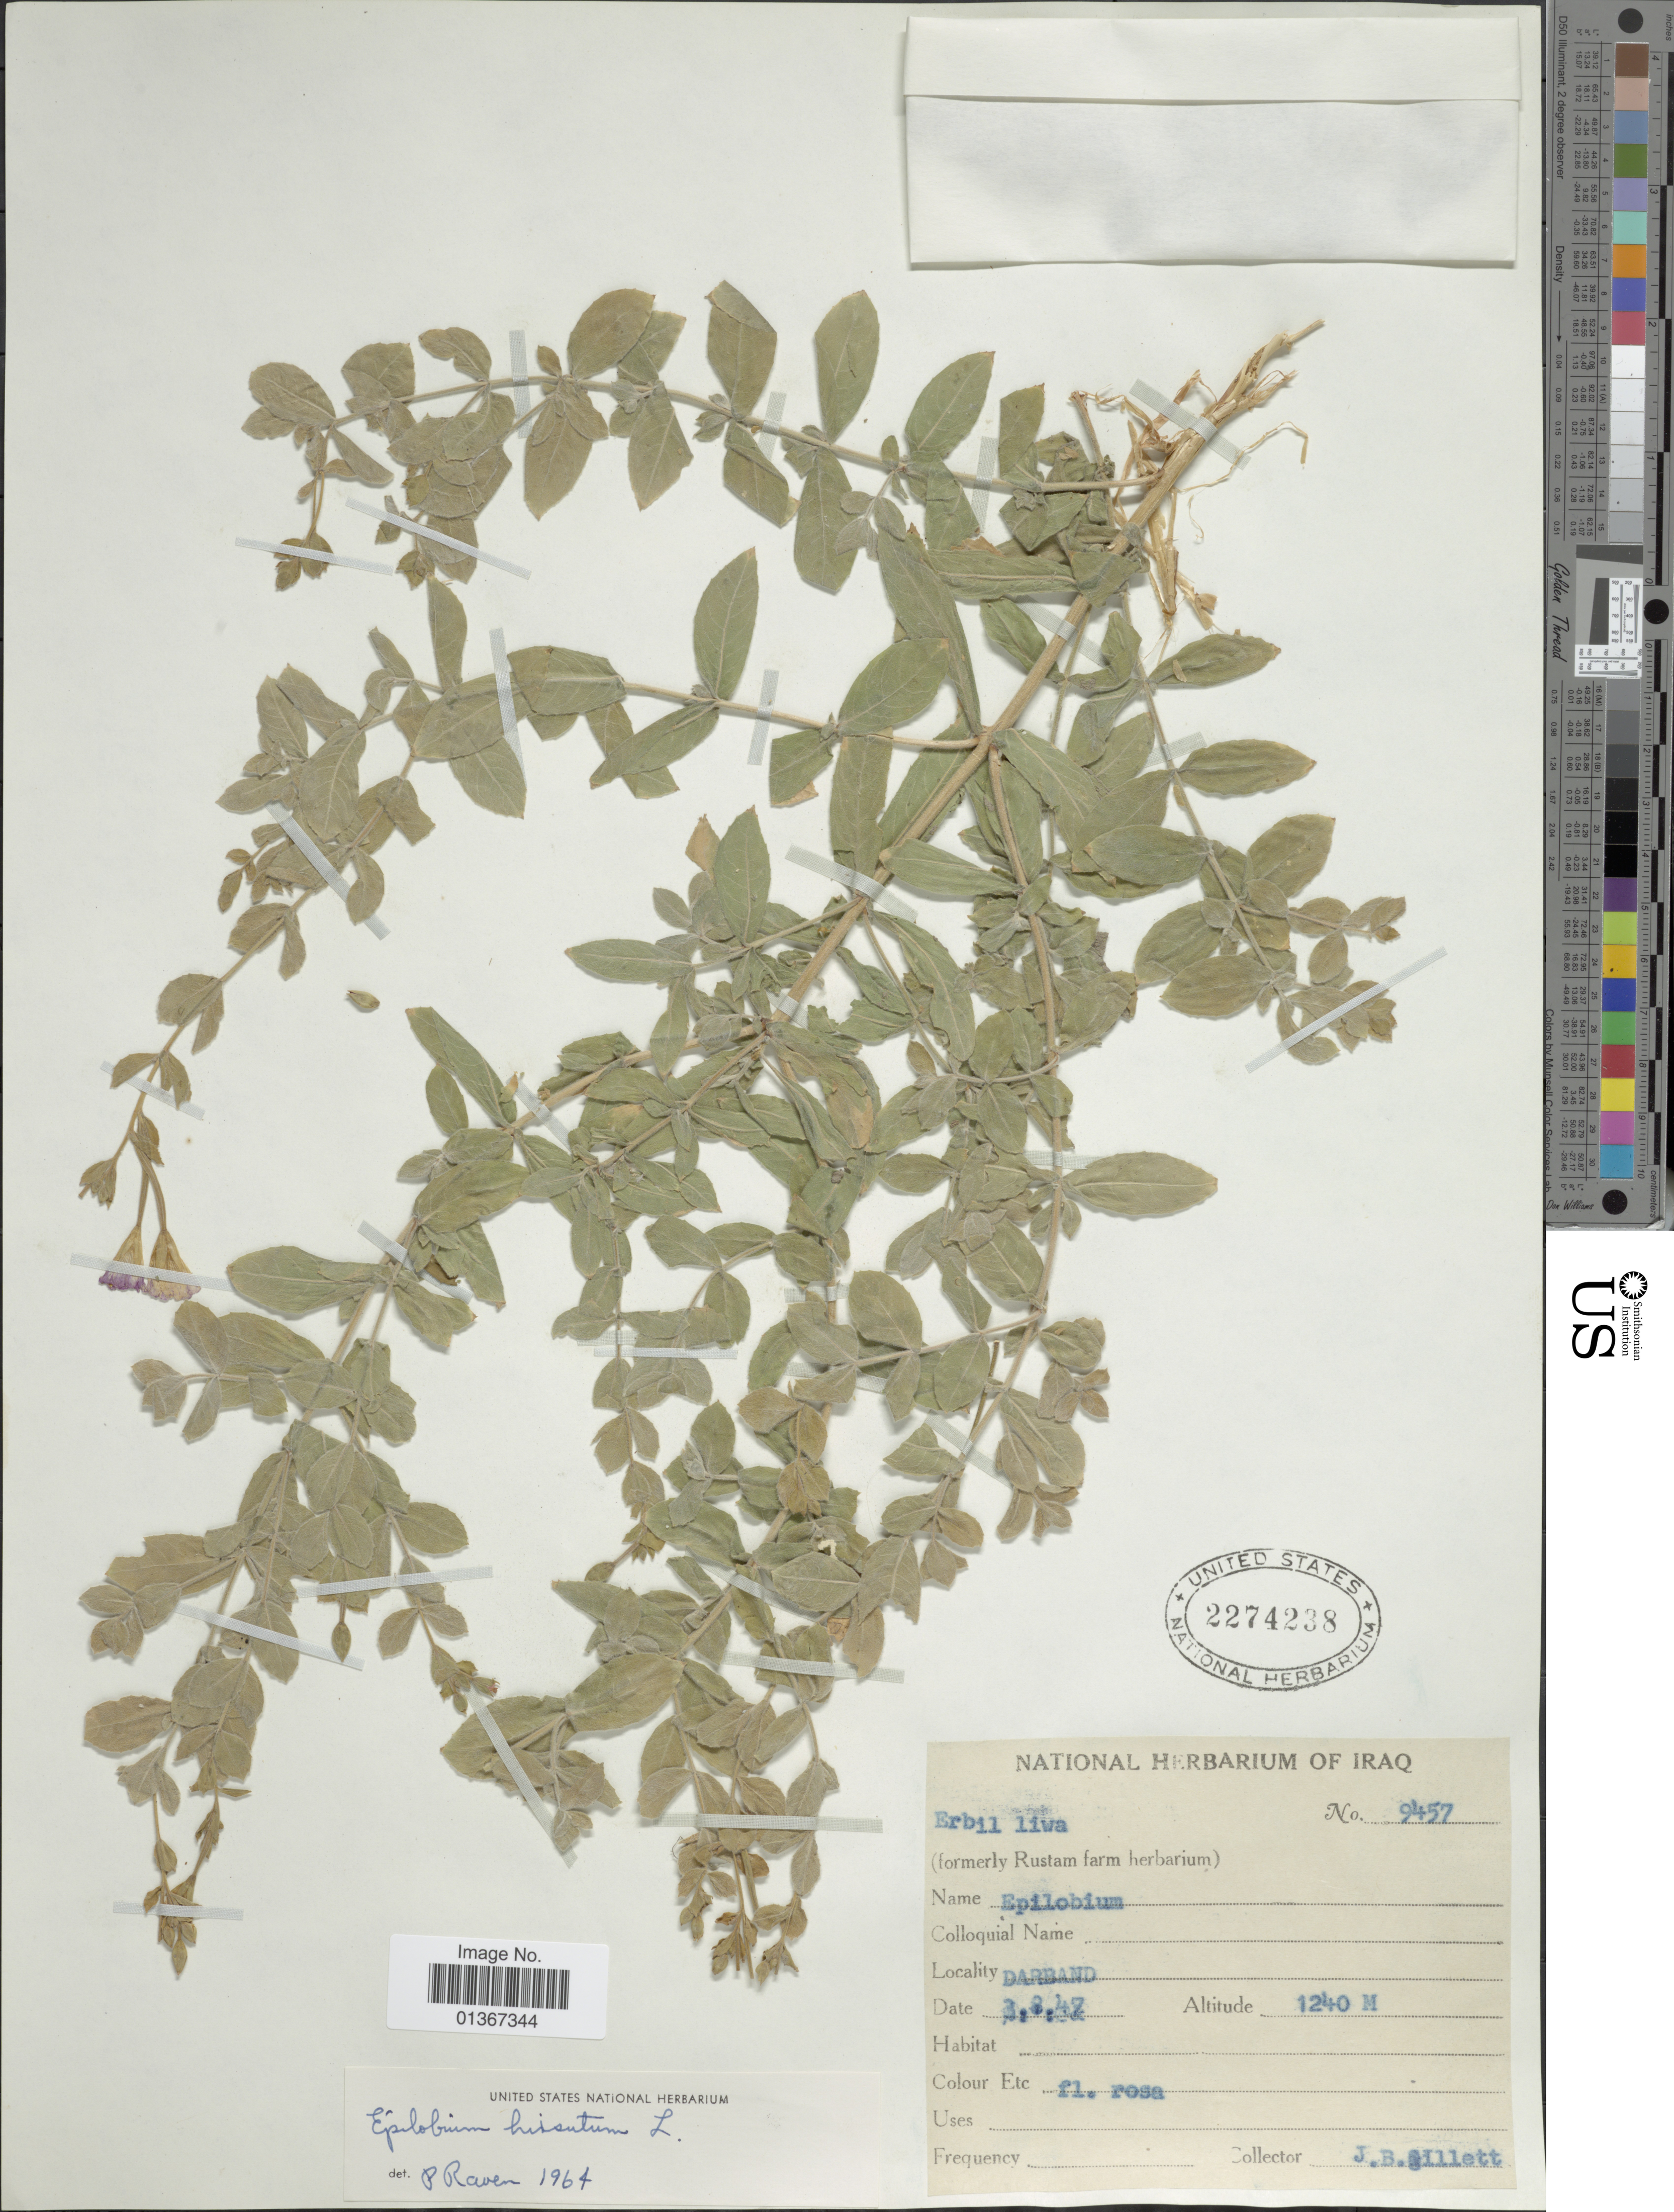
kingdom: Plantae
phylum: Tracheophyta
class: Magnoliopsida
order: Myrtales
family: Onagraceae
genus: Epilobium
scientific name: Epilobium hirsutum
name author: L.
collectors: J. B. Gillett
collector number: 9457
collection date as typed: Transcribed d/m/y: 3/8/47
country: Iraq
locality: Darband.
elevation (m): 1240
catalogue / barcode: US 2274238